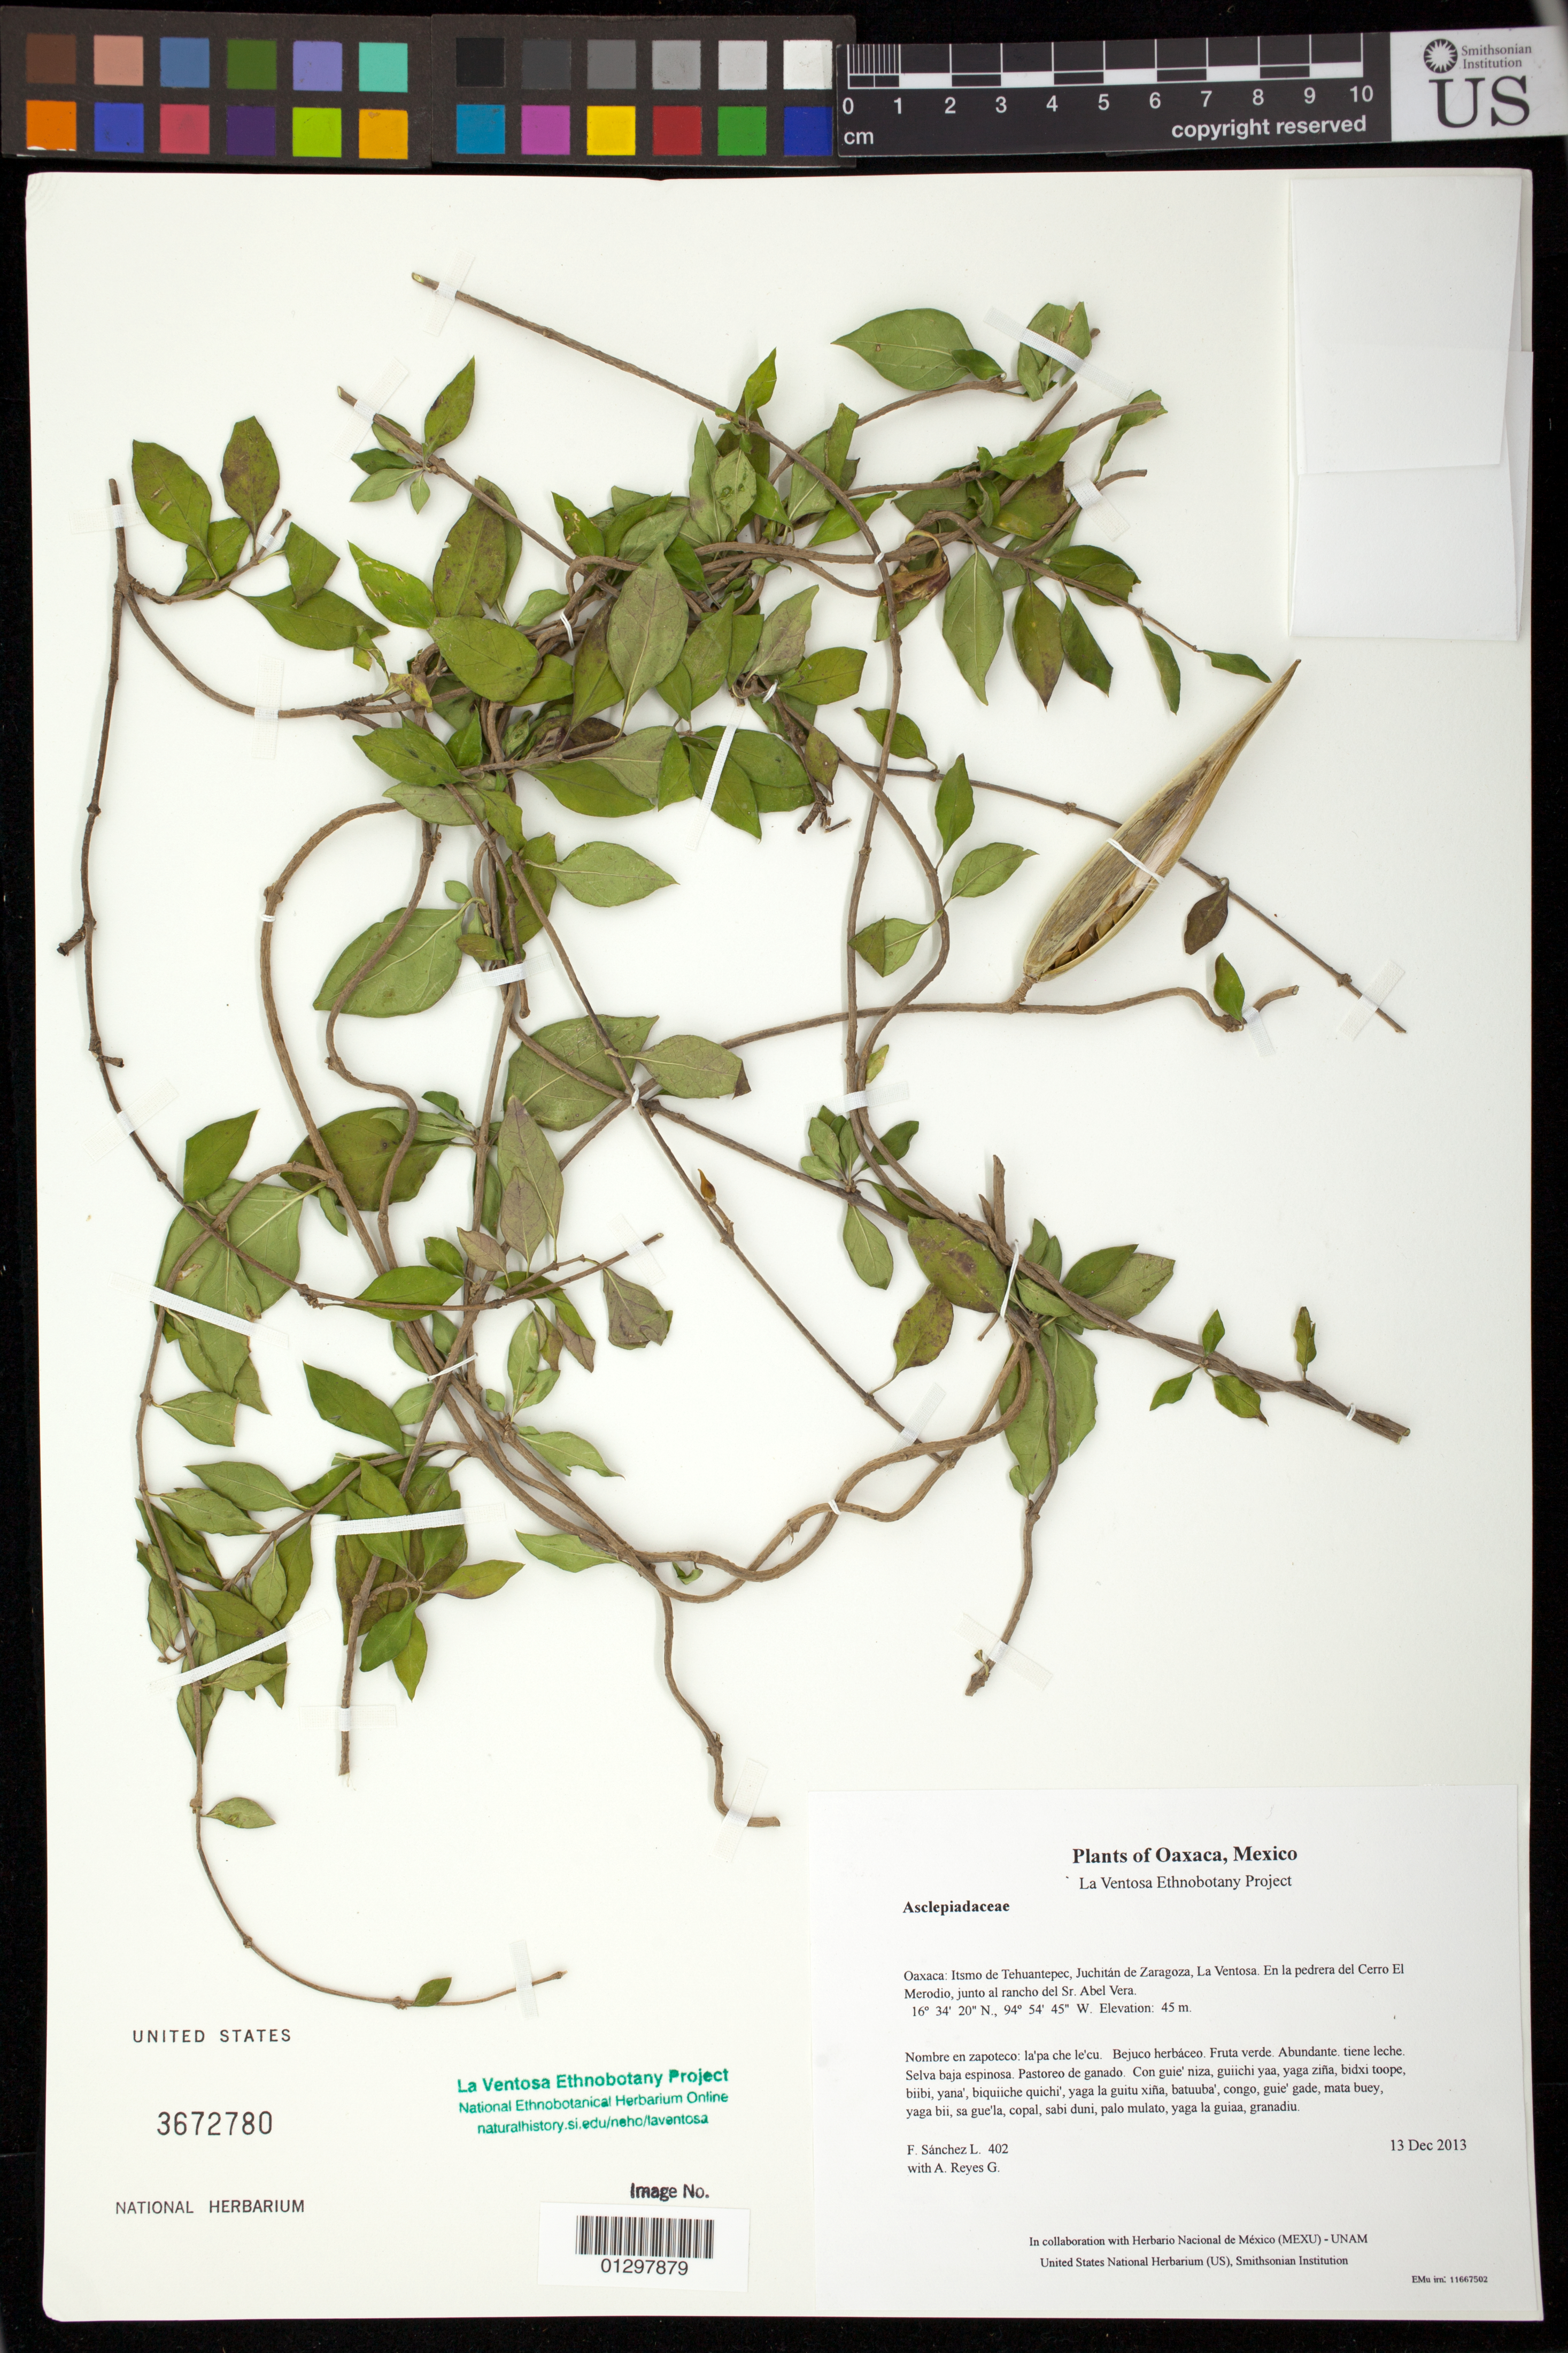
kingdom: Plantae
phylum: Tracheophyta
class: Magnoliopsida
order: Gentianales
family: Apocynaceae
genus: Marsdenia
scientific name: Marsdenia coulteri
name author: Hemsl.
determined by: Juárez-Jaimes, Verónica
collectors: F. Sánchez L. & A. Reyes G.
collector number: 402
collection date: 2013-12-13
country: Mexico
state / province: Oaxaca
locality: Itsmo de Tehuantepec, Juchitán de Zaragoza, La Ventosa. En la pedrera del Cerro El Merodio, junto al rancho del Sr. Abel Vera.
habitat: Selva baja espinosa. Pastoreo de ganado.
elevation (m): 45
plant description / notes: JEBOT, MEXU, SERO, US; Luba'. Cuaananaxhi naga'. Stale.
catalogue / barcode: US 3672780